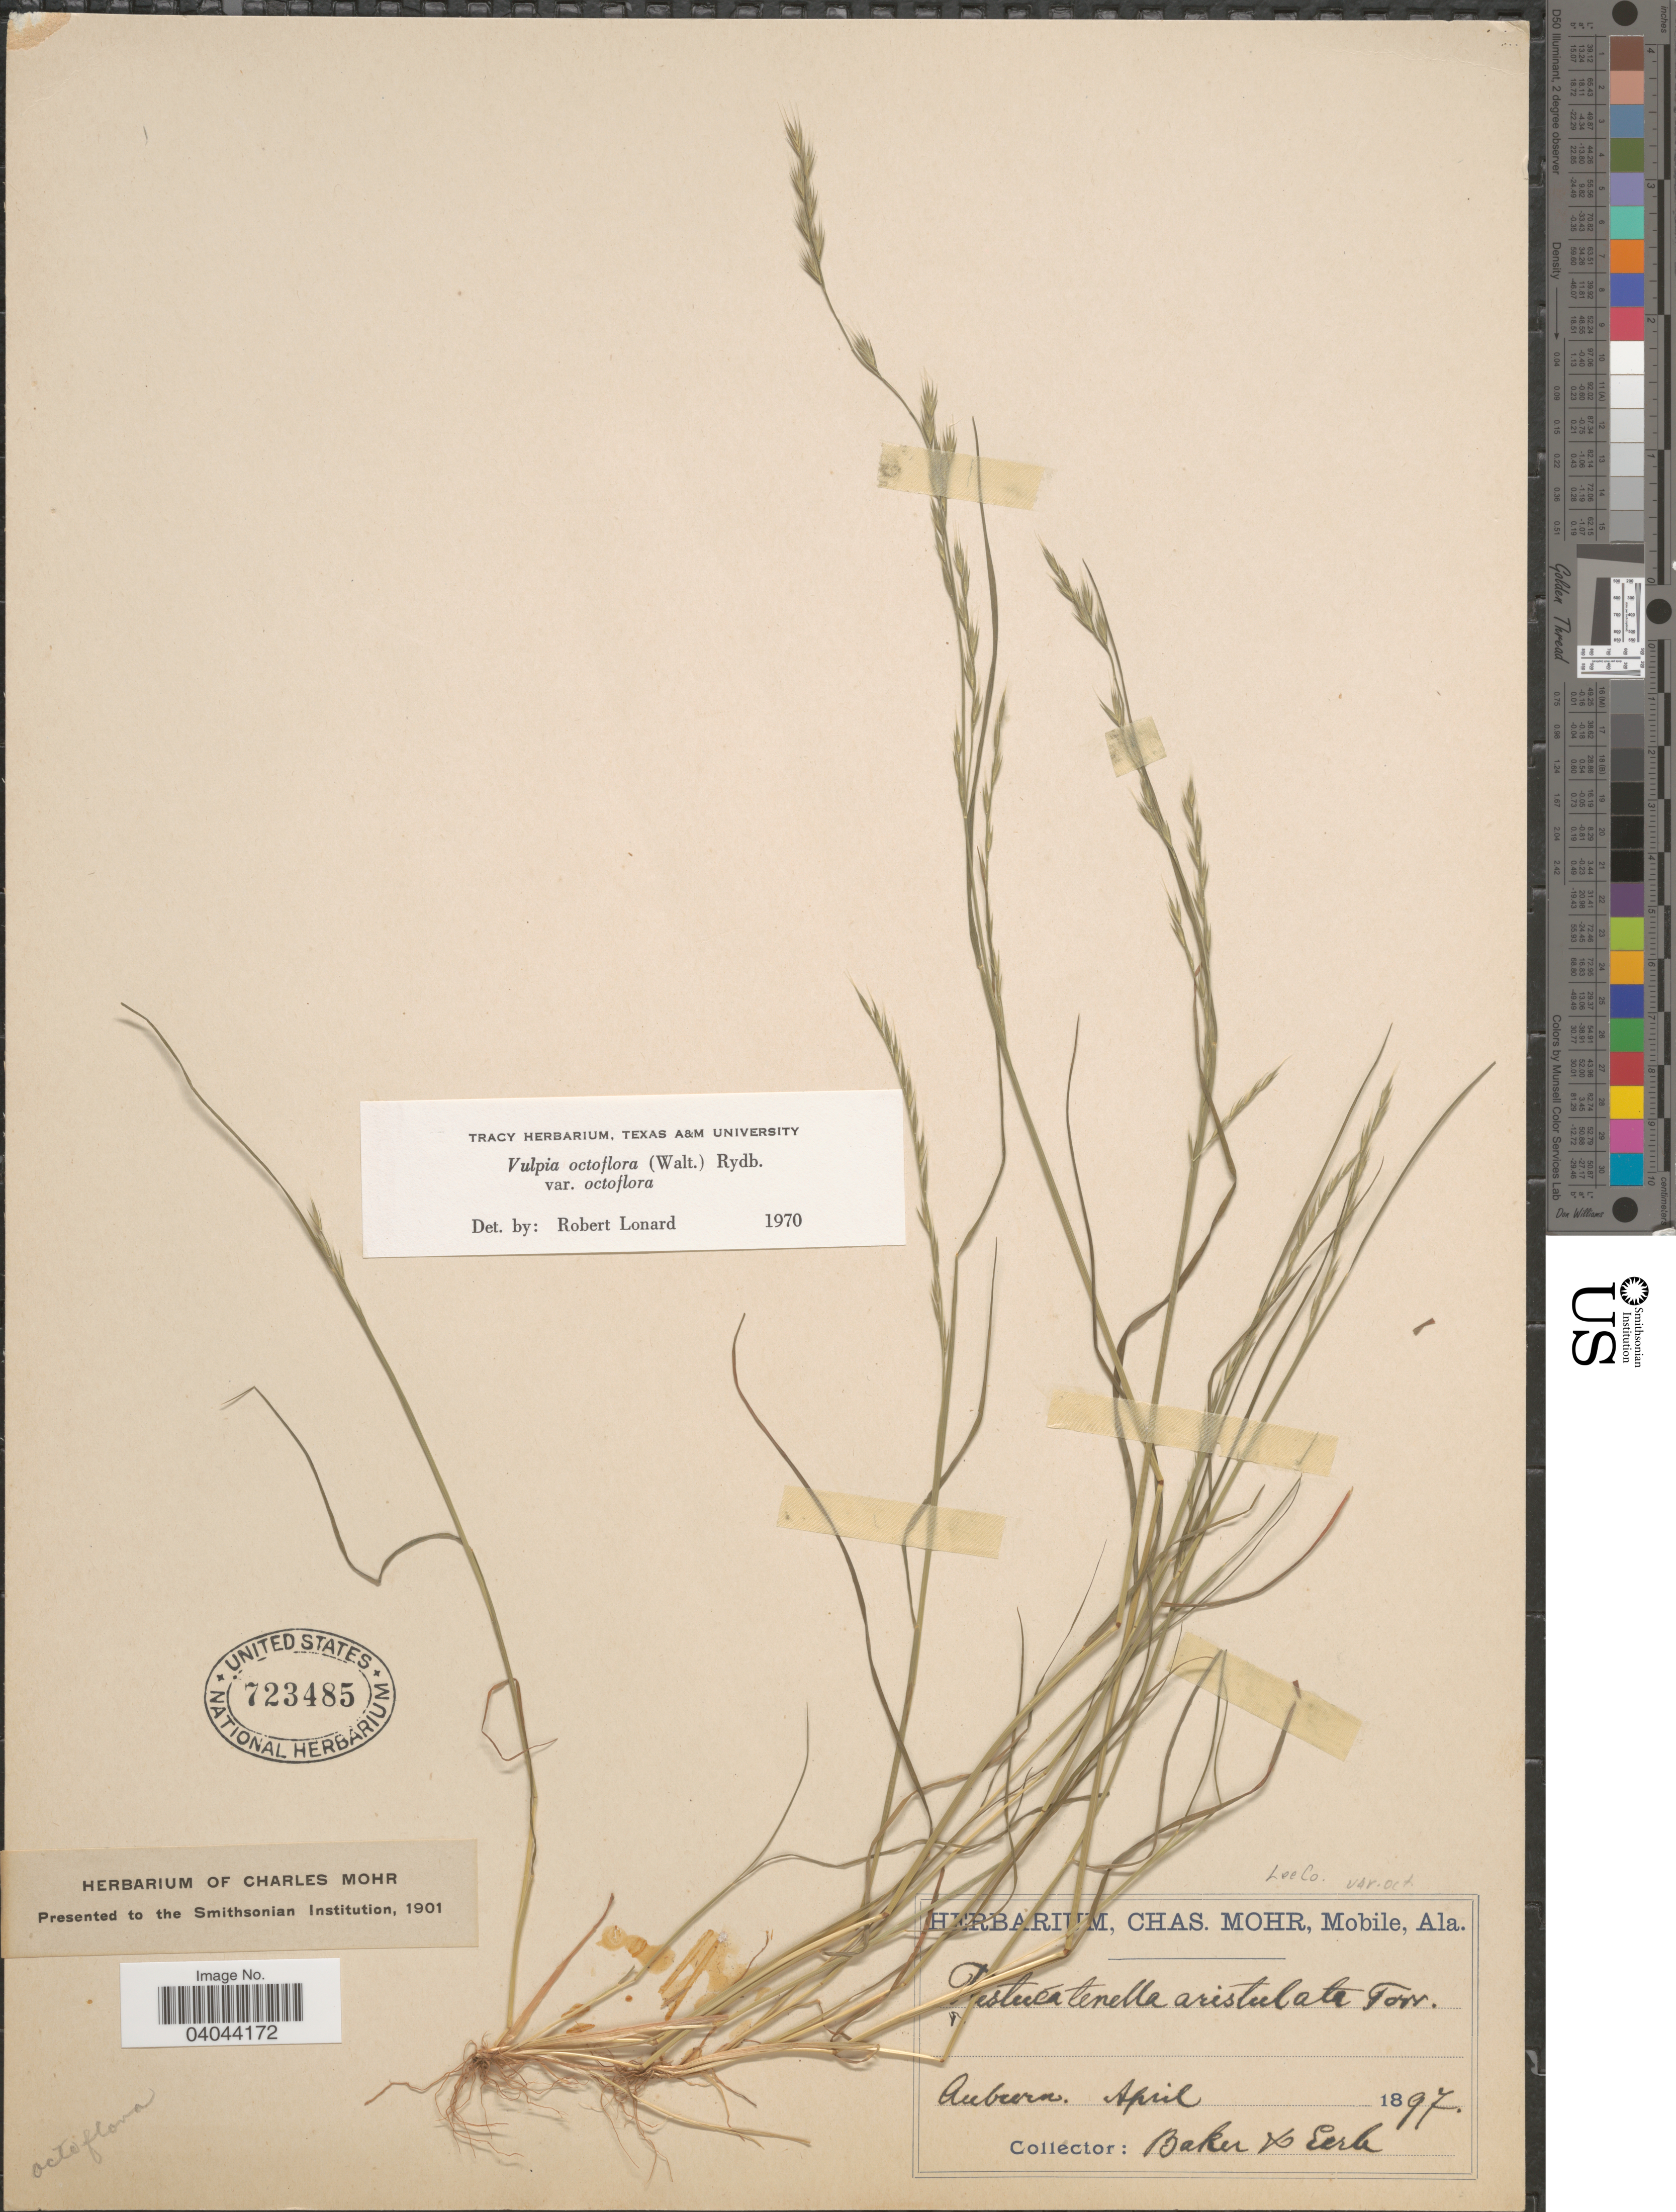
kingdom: Plantae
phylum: Tracheophyta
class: Liliopsida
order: Poales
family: Poaceae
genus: Festuca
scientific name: Festuca octoflora var. octoflora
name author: Walter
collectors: -- Baker & -. Earle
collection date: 1897-04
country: United States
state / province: Alabama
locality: Lee Co. Auburn.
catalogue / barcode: US 723485